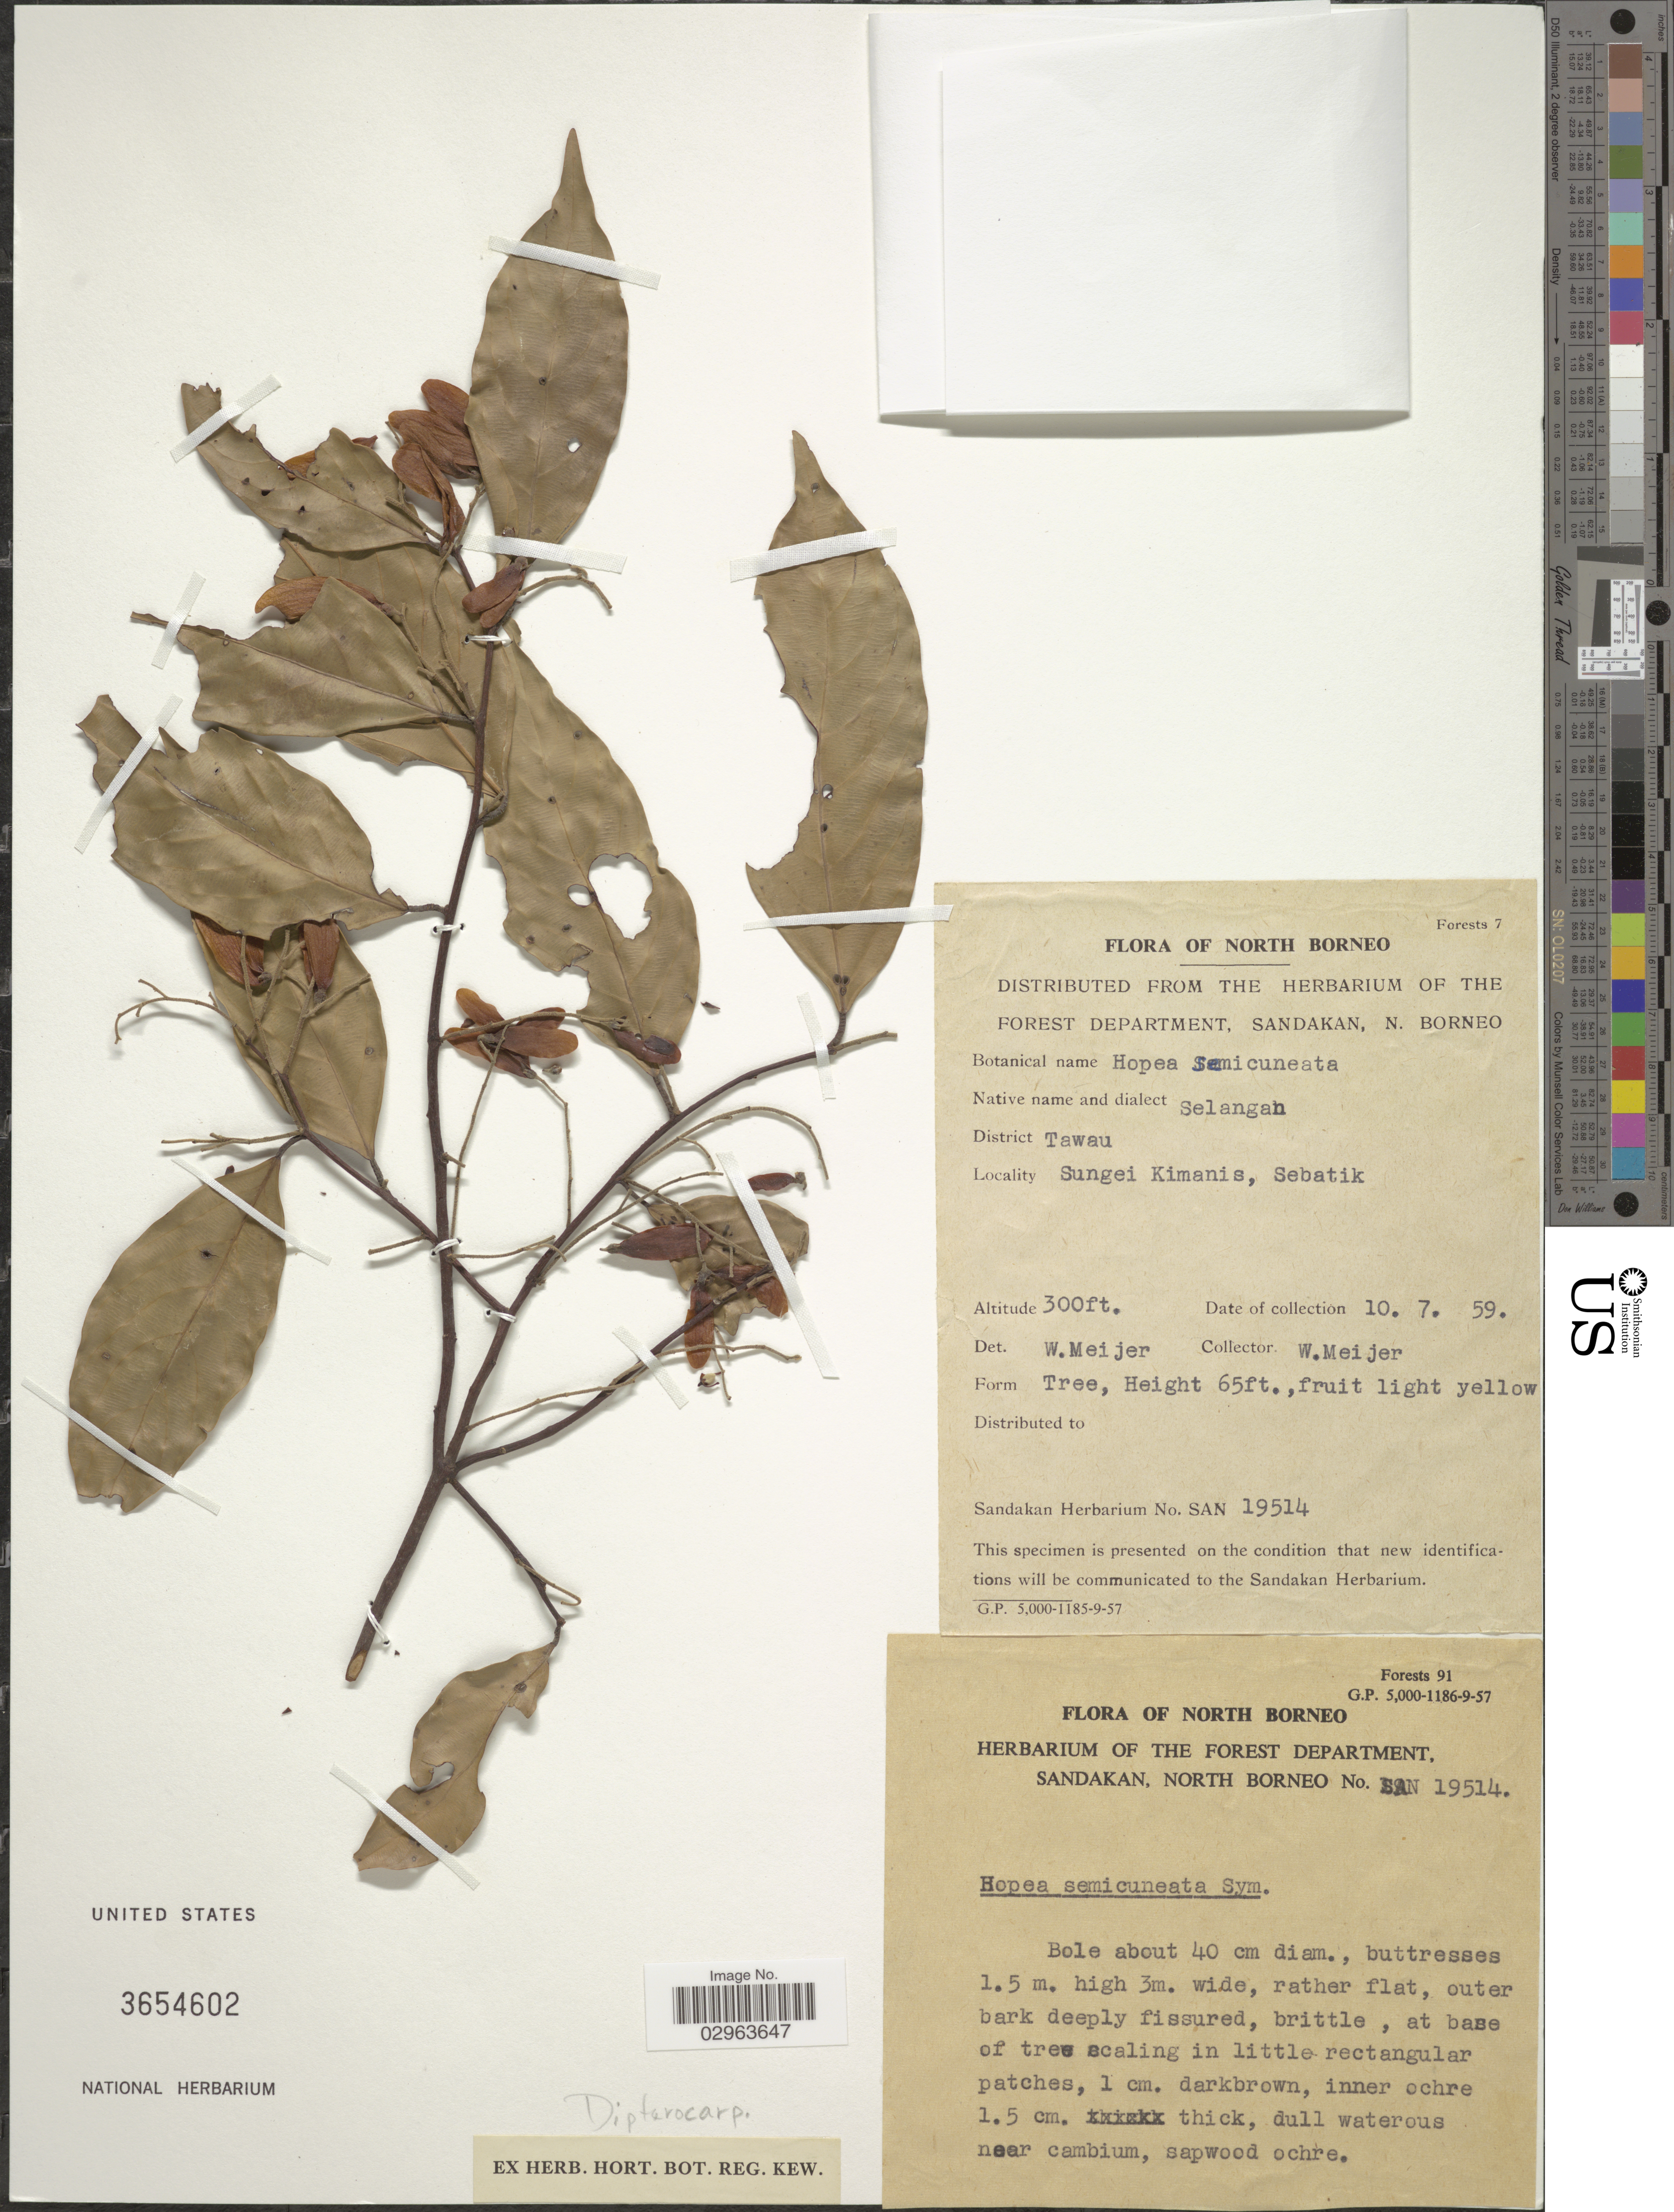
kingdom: Plantae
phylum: Tracheophyta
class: Magnoliopsida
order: Malvales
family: Dipterocarpaceae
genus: Hopea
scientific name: Hopea semicuneata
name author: Symington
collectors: W. Meijer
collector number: SAN 19514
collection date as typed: Transcribed d/m/y: 10/7/59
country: Malaysia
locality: North Borneo. District Tawau. Sungei Kimanis, Sebatik.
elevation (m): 91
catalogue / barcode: US 3654602